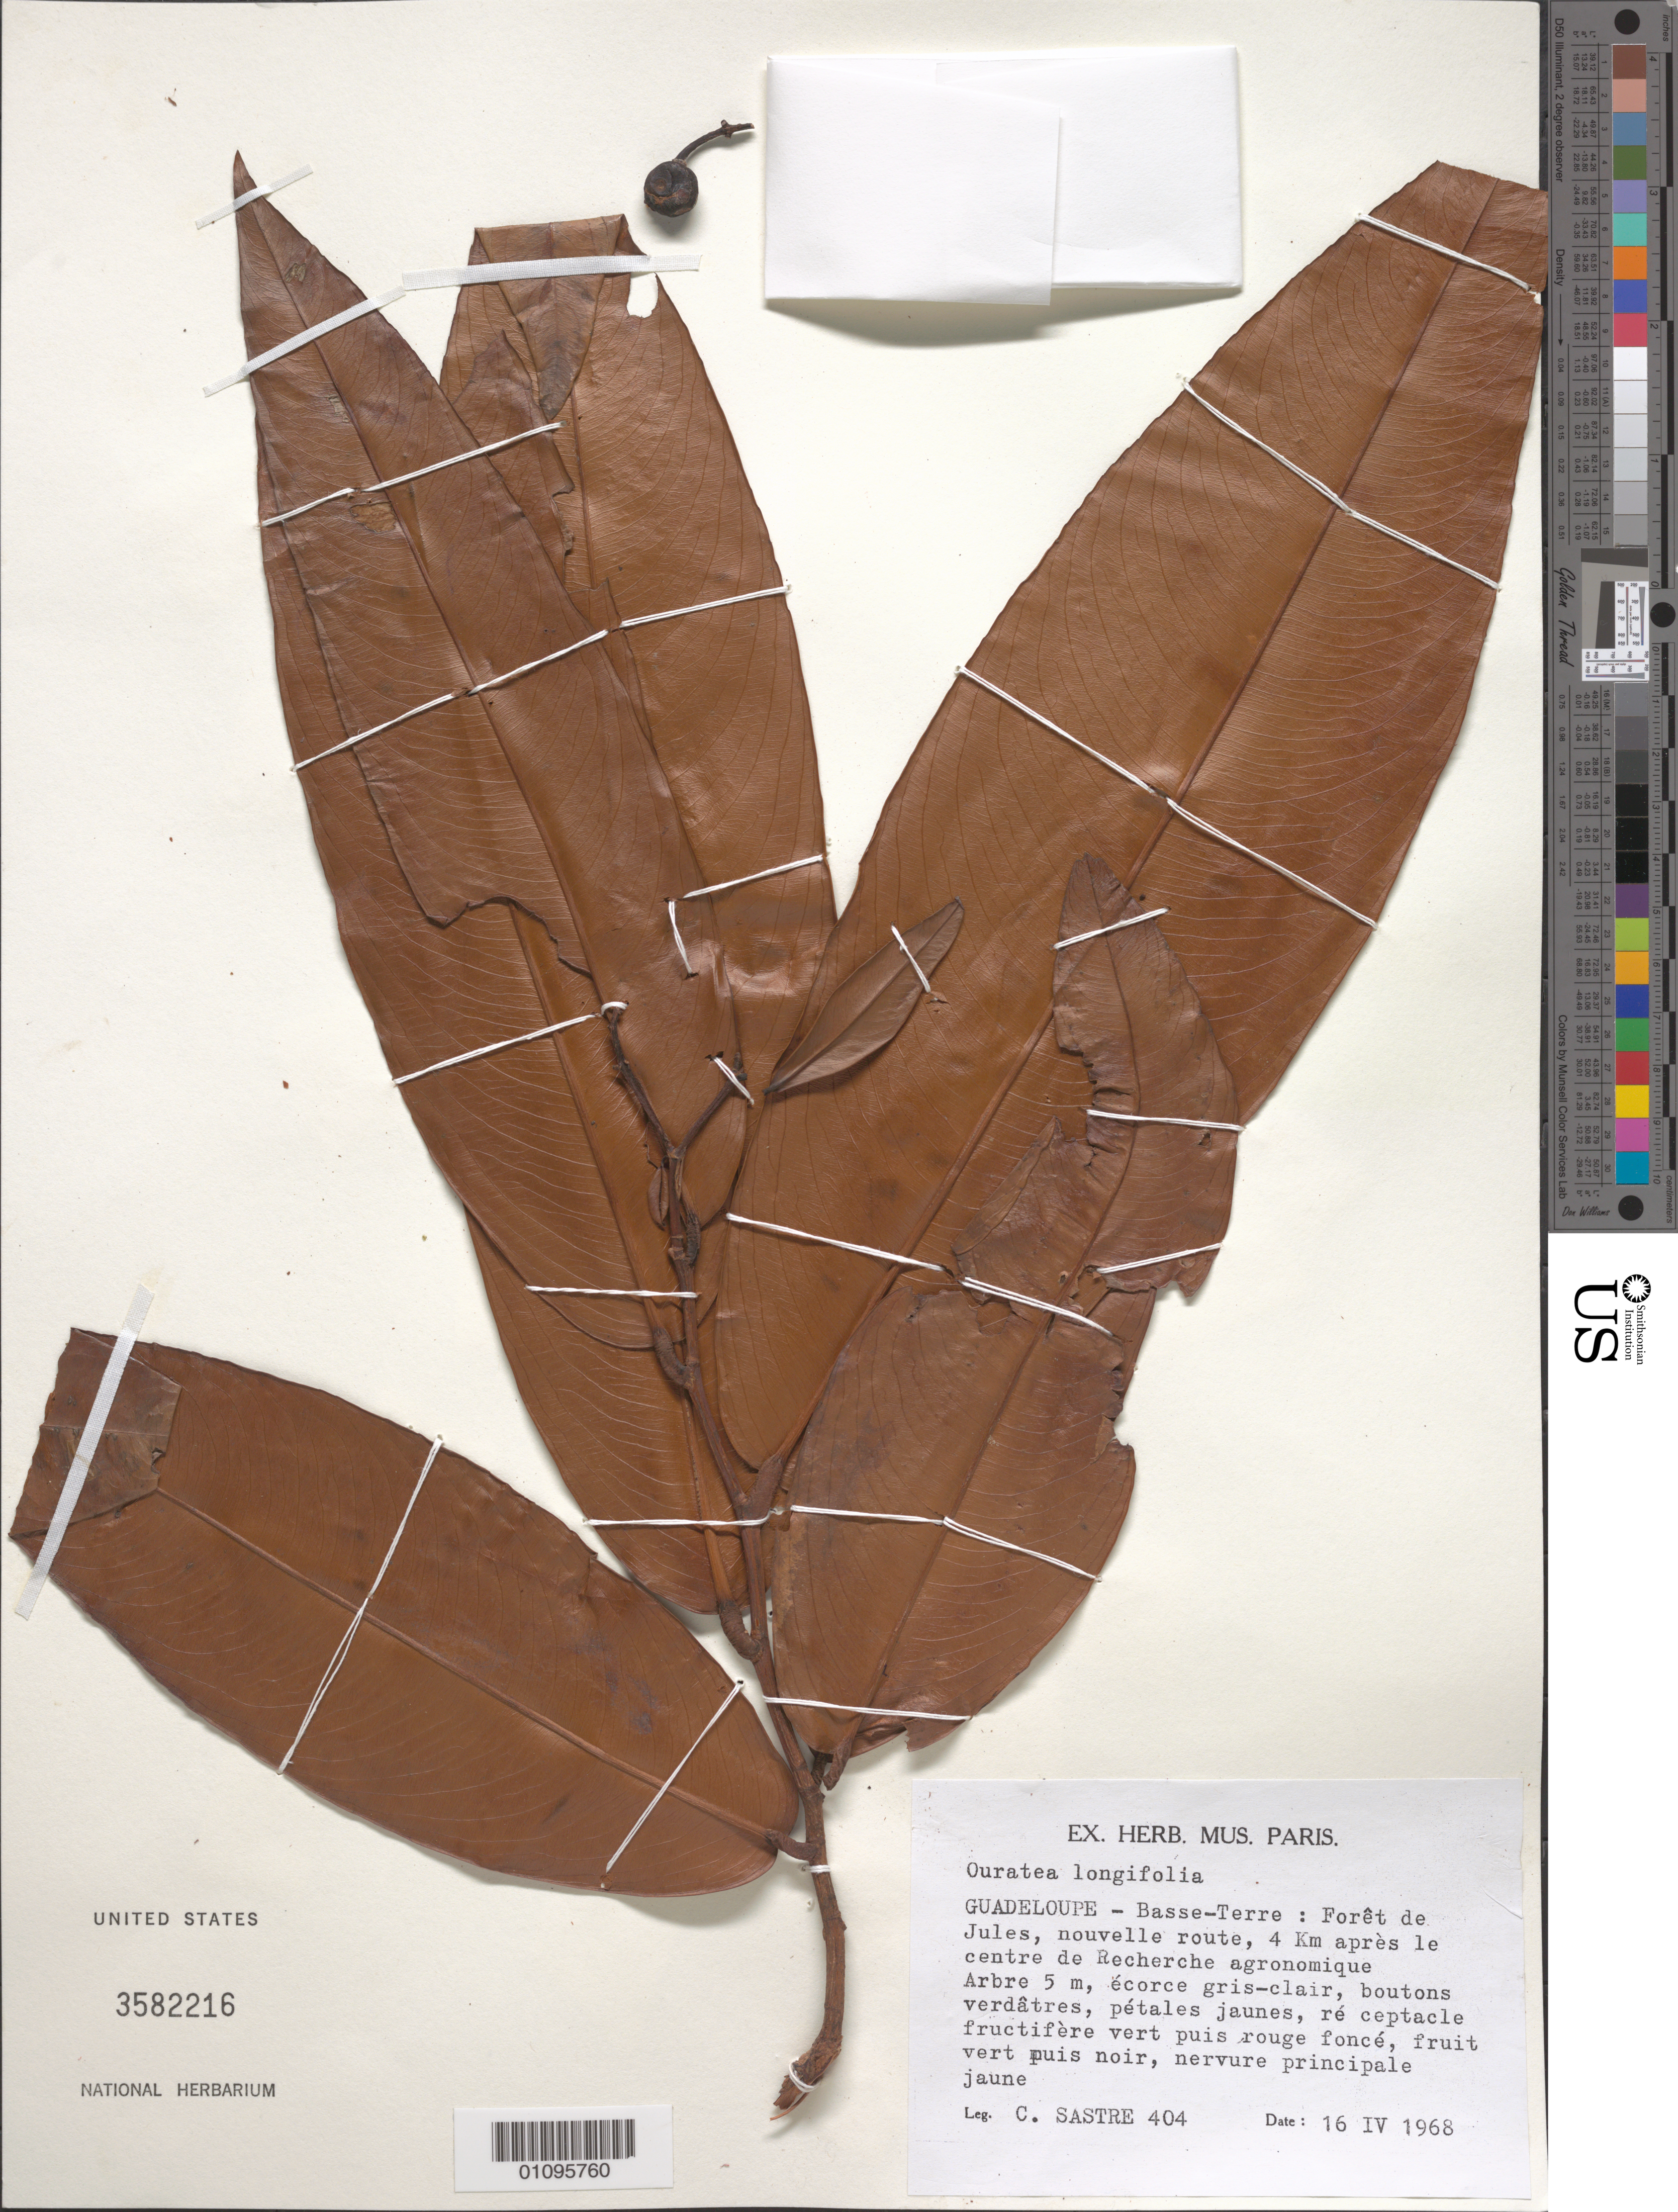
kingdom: Plantae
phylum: Tracheophyta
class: Magnoliopsida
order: Malpighiales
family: Ochnaceae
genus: Ouratea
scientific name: Ouratea longifolia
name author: (Lam.) Engl.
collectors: C. H. L. Sastre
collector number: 404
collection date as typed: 16 Apr 1968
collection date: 1968-04-16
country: Guadeloupe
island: Basse Terre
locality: Forêt de Jules, nouvelle route, 4 km après le centre de Recherche agronomique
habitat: Forest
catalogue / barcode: US 3582216